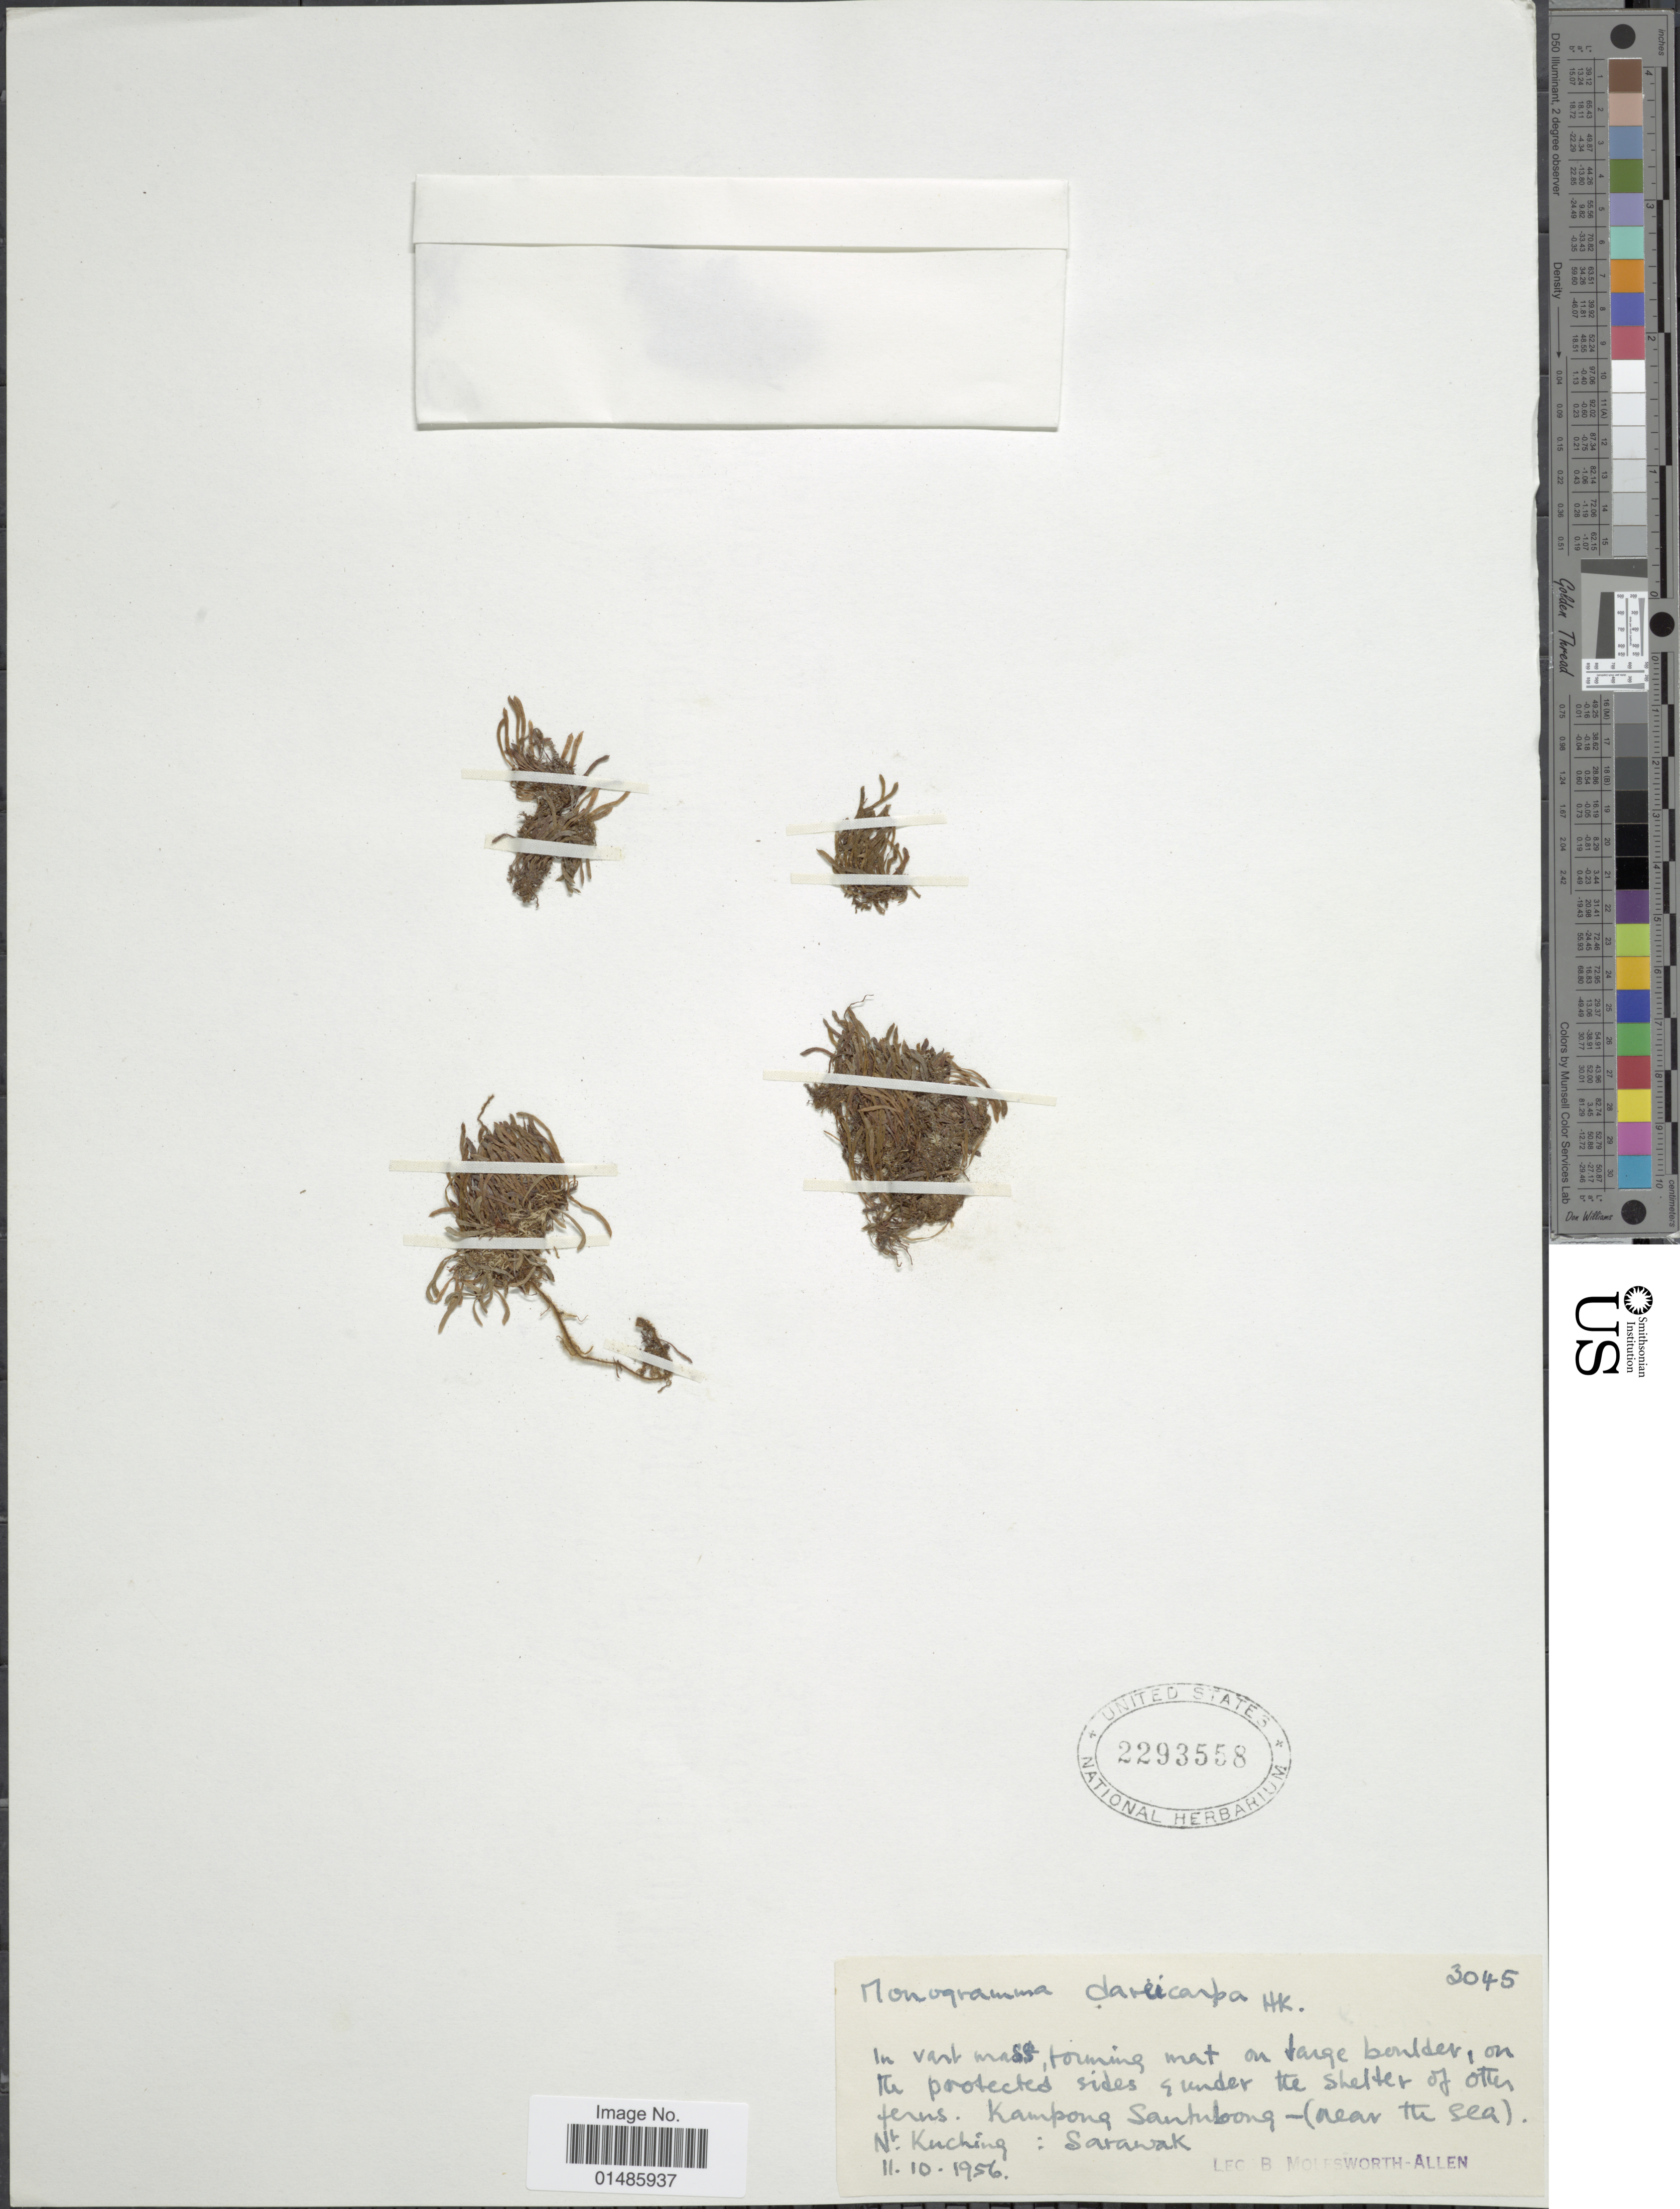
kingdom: Plantae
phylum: Tracheophyta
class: Polypodiopsida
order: Polypodiales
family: Pteridaceae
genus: Haplopteris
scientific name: Haplopteris dareicarpa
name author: (Hook.) S. Linds. & W.C. Chen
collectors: B. E. G. Molesworth-Allen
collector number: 3045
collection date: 1956-10-11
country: Malaysia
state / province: Sarawak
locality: Kampong Santubong - (near the sea). Nt. Kuching.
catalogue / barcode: US 2293558